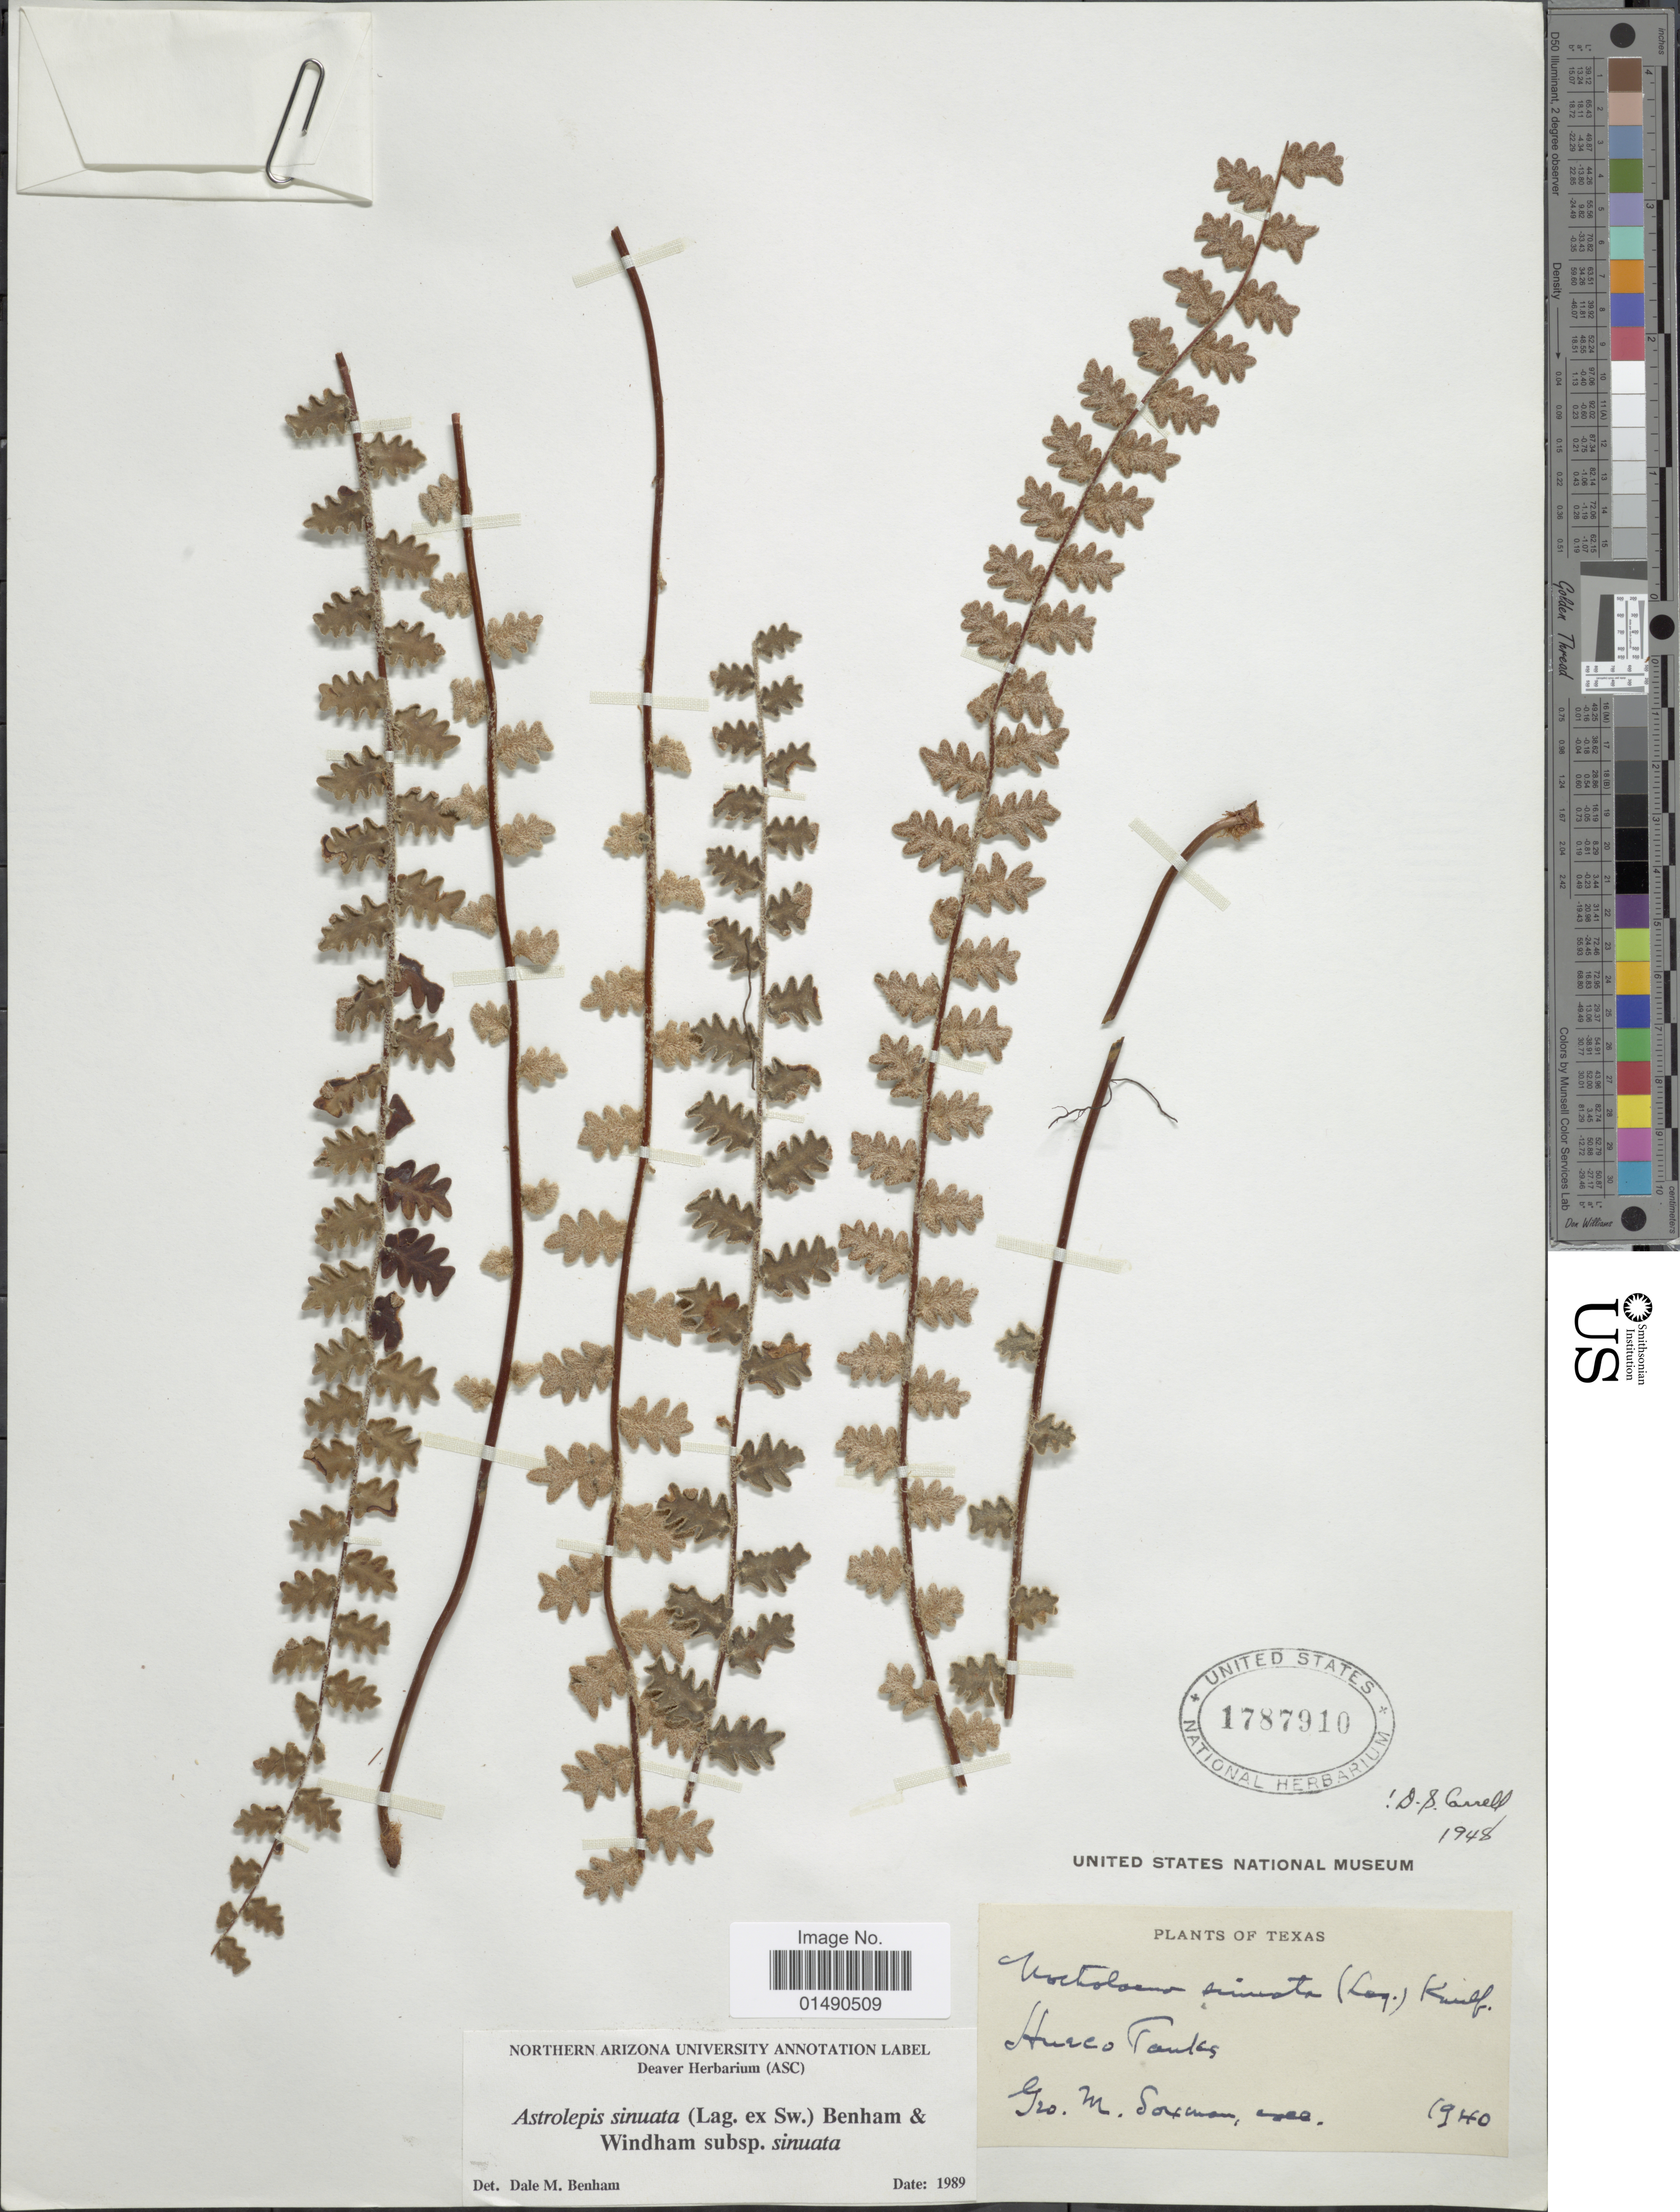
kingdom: Plantae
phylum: Tracheophyta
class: Polypodiopsida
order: Polypodiales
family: Pteridaceae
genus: Astrolepis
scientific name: Astrolepis sinuata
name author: (Lag. ex Sw.) D.M. Benham & Windham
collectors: G. Soxman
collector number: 920*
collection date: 1940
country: United States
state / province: Texas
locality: Hueco Tanks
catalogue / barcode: US 1787910